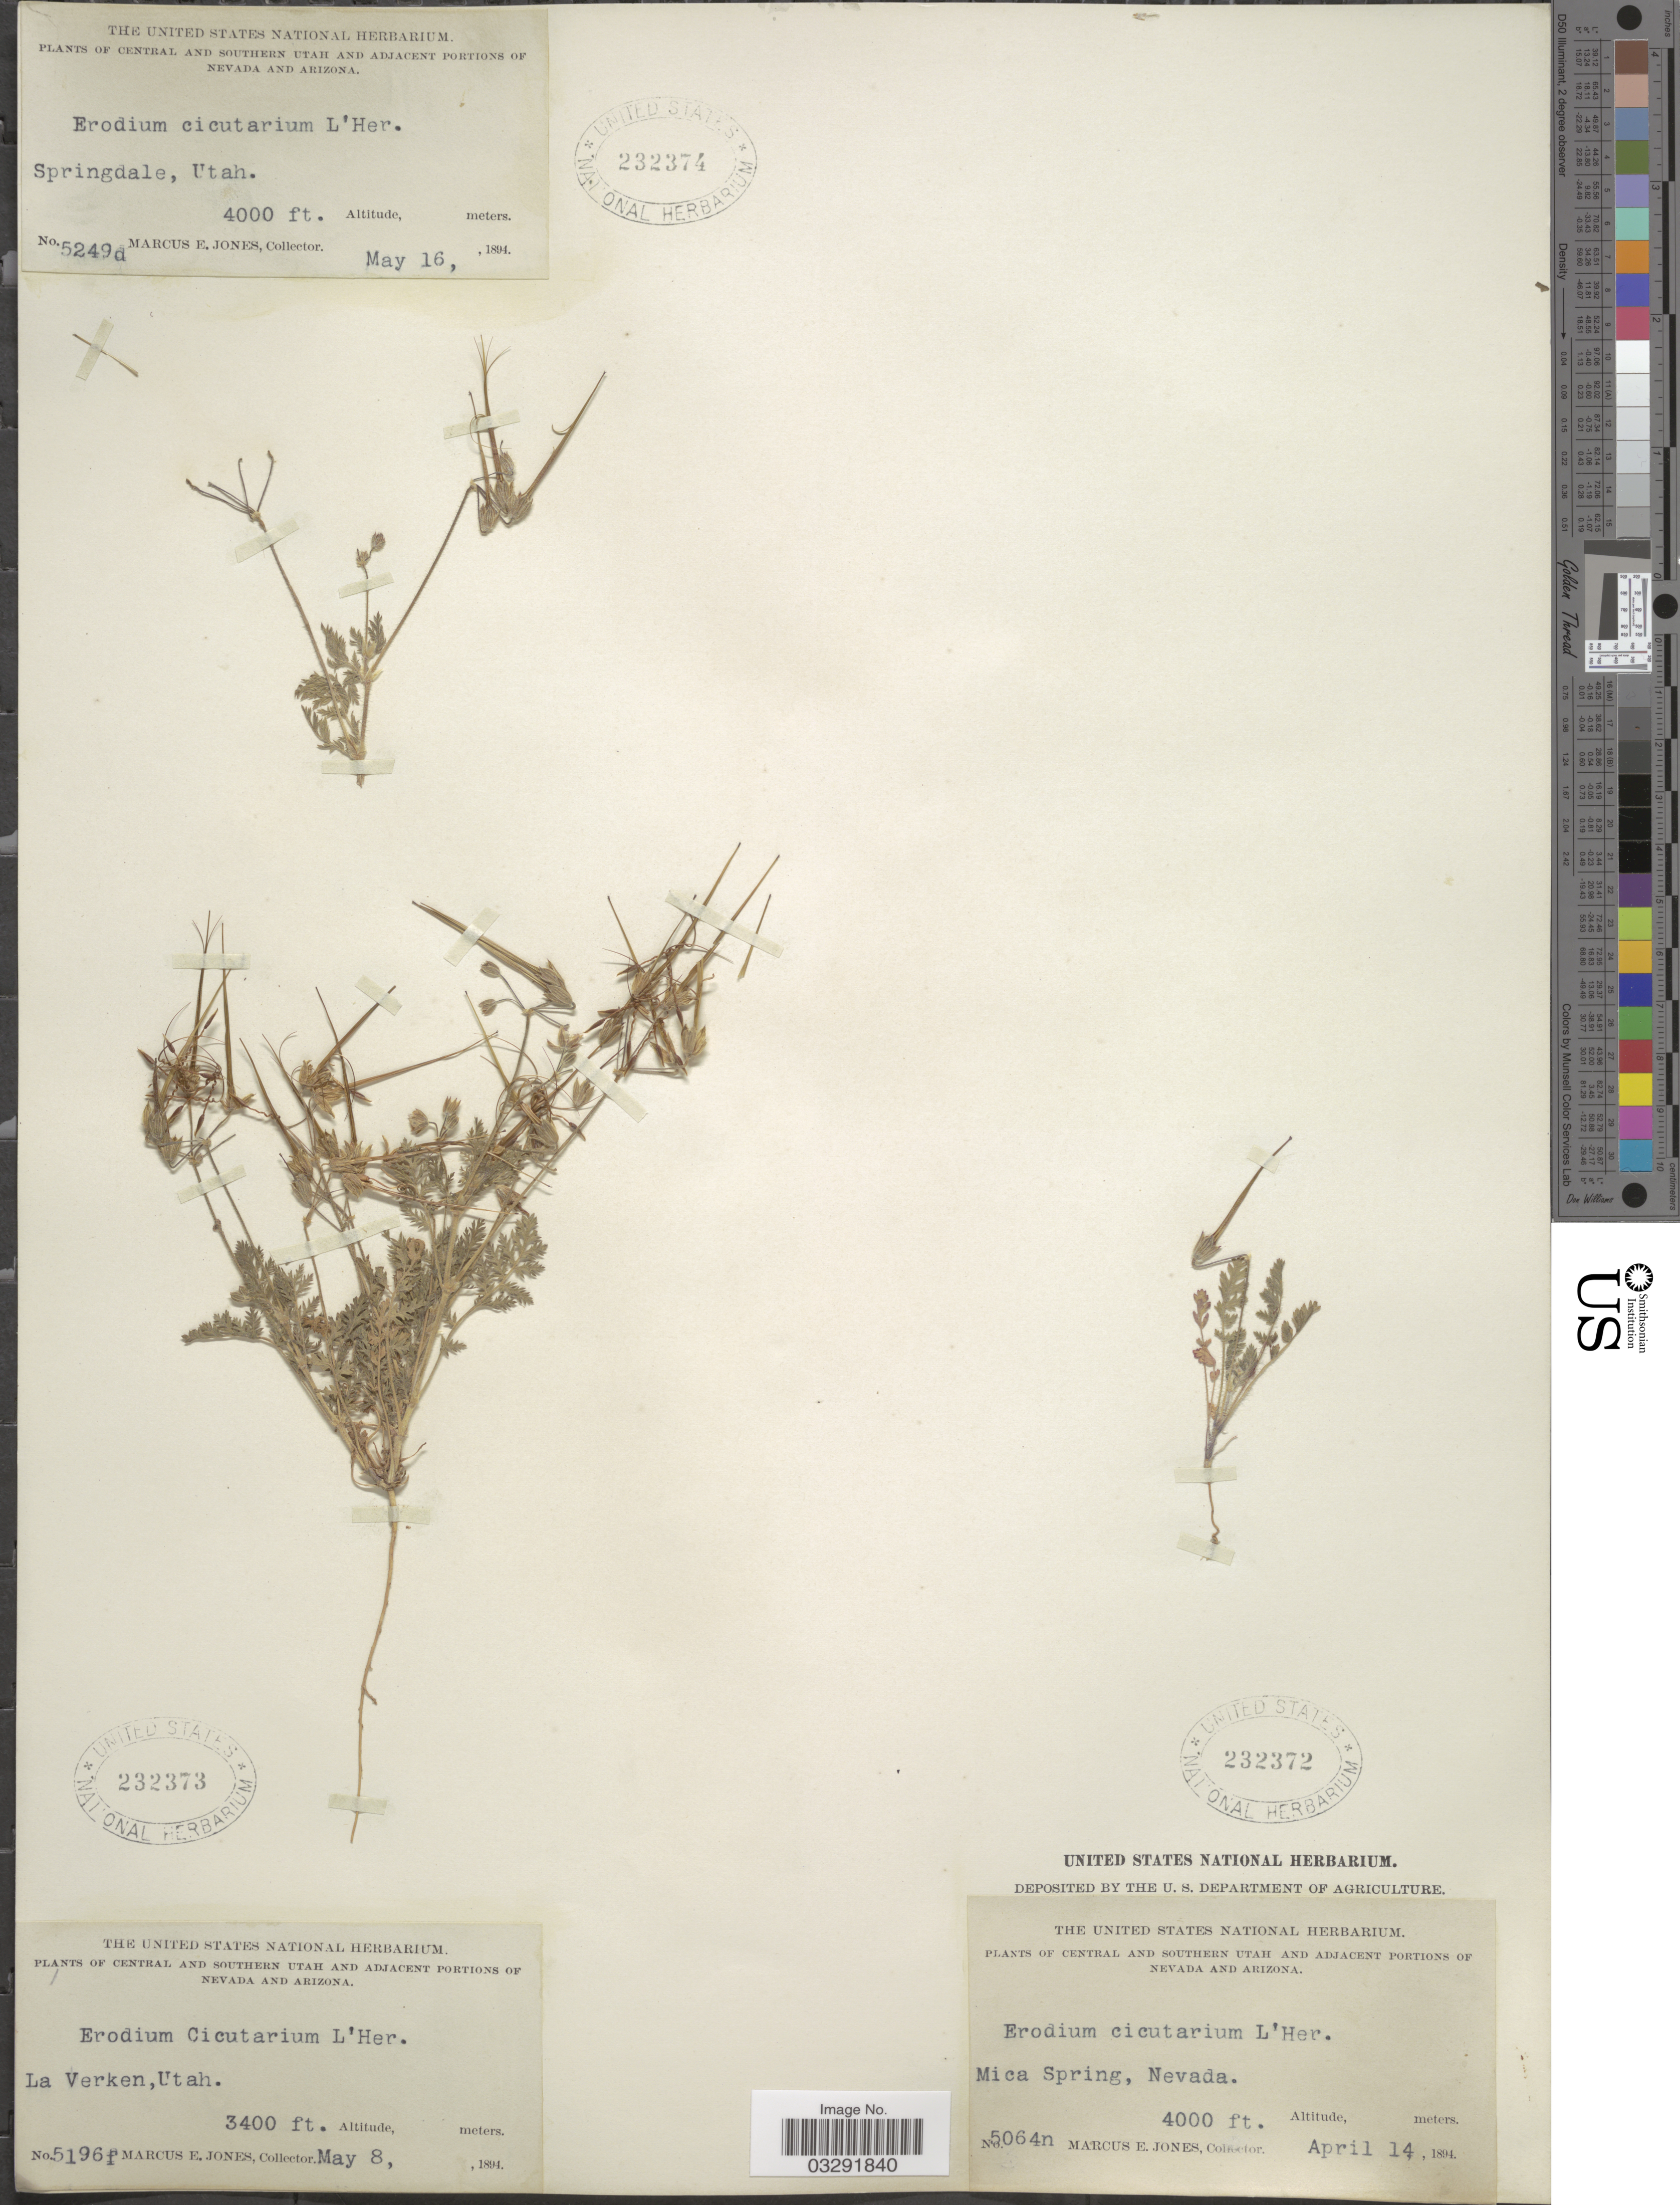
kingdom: Plantae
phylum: Tracheophyta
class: Magnoliopsida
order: Geraniales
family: Geraniaceae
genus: Erodium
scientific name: Erodium cicutarium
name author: (L.) L'Hér.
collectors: M. E. Jones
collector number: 5249d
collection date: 1894-05-16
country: United States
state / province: Utah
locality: Central and Southern Utah. Springdale.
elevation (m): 1219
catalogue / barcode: US 232374-3